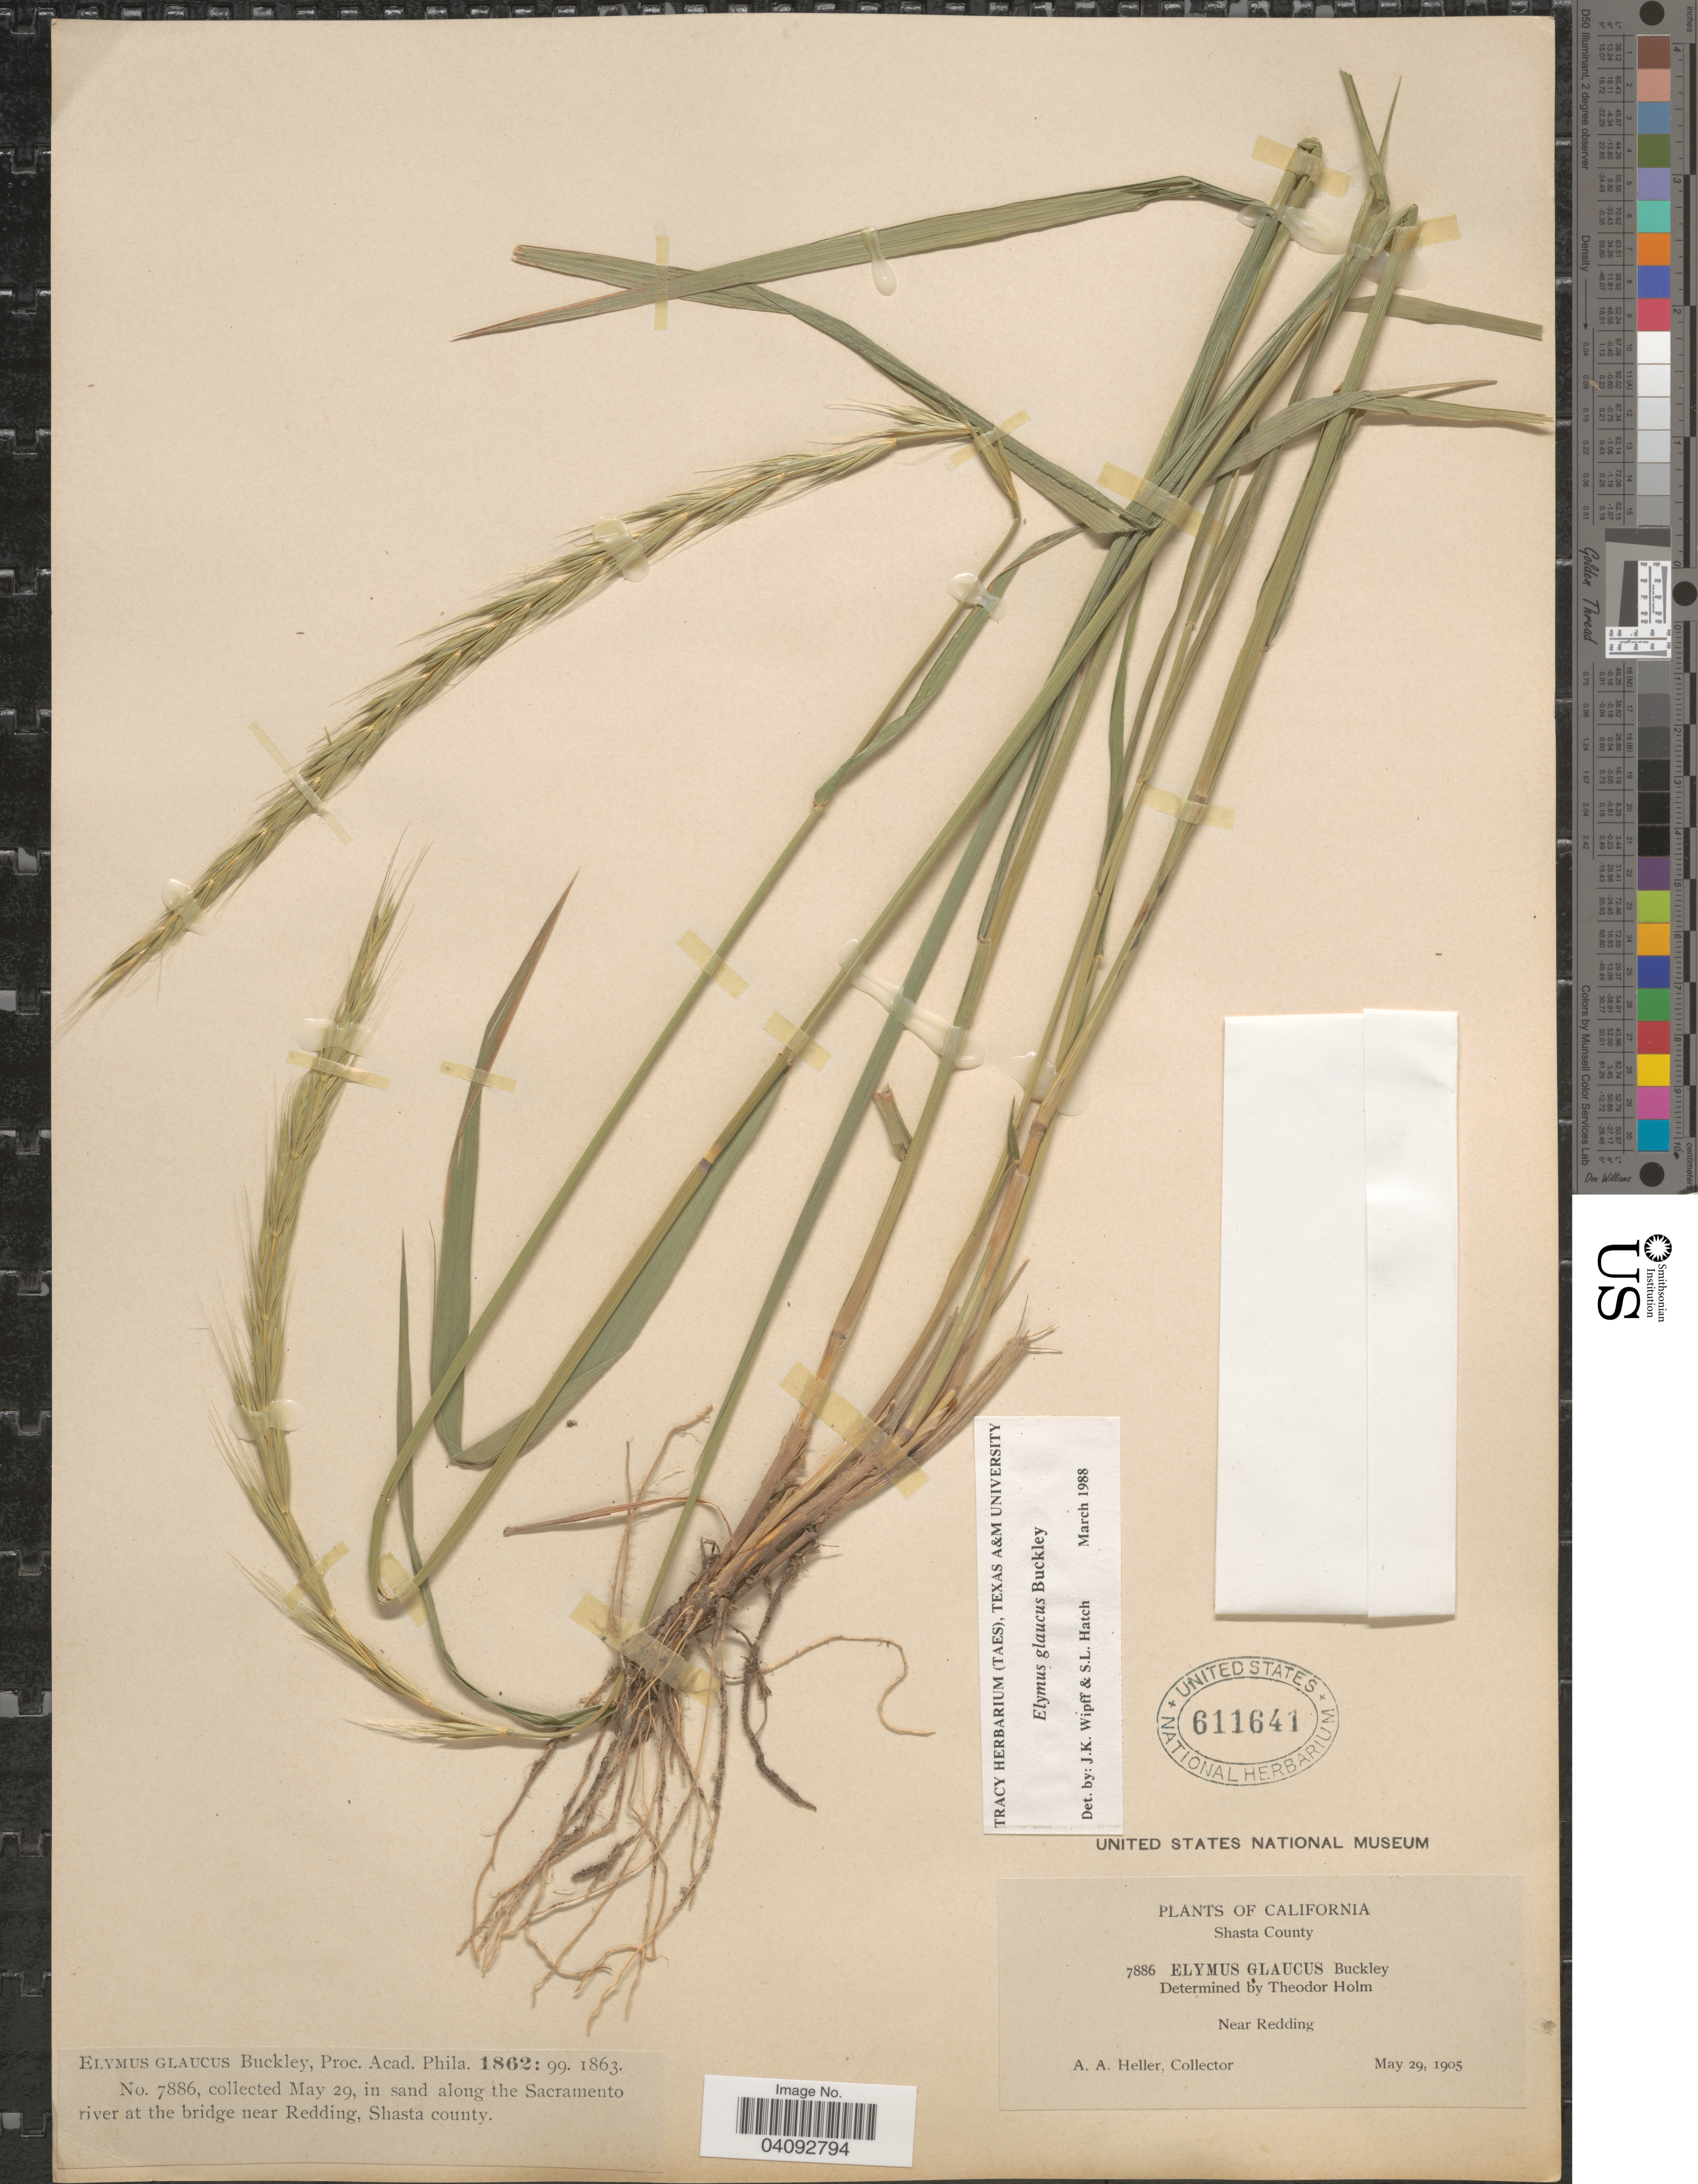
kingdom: Plantae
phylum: Tracheophyta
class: Liliopsida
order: Poales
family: Poaceae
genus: Elymus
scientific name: Elymus glaucus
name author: Buckley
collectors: A. A. Heller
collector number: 7886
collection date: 1905-05-29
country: United States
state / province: California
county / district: Shasta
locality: Shasta County. Near Redding. In sand along the Sacramento river at the bridge near Redding, Shasta County.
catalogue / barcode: US 611641